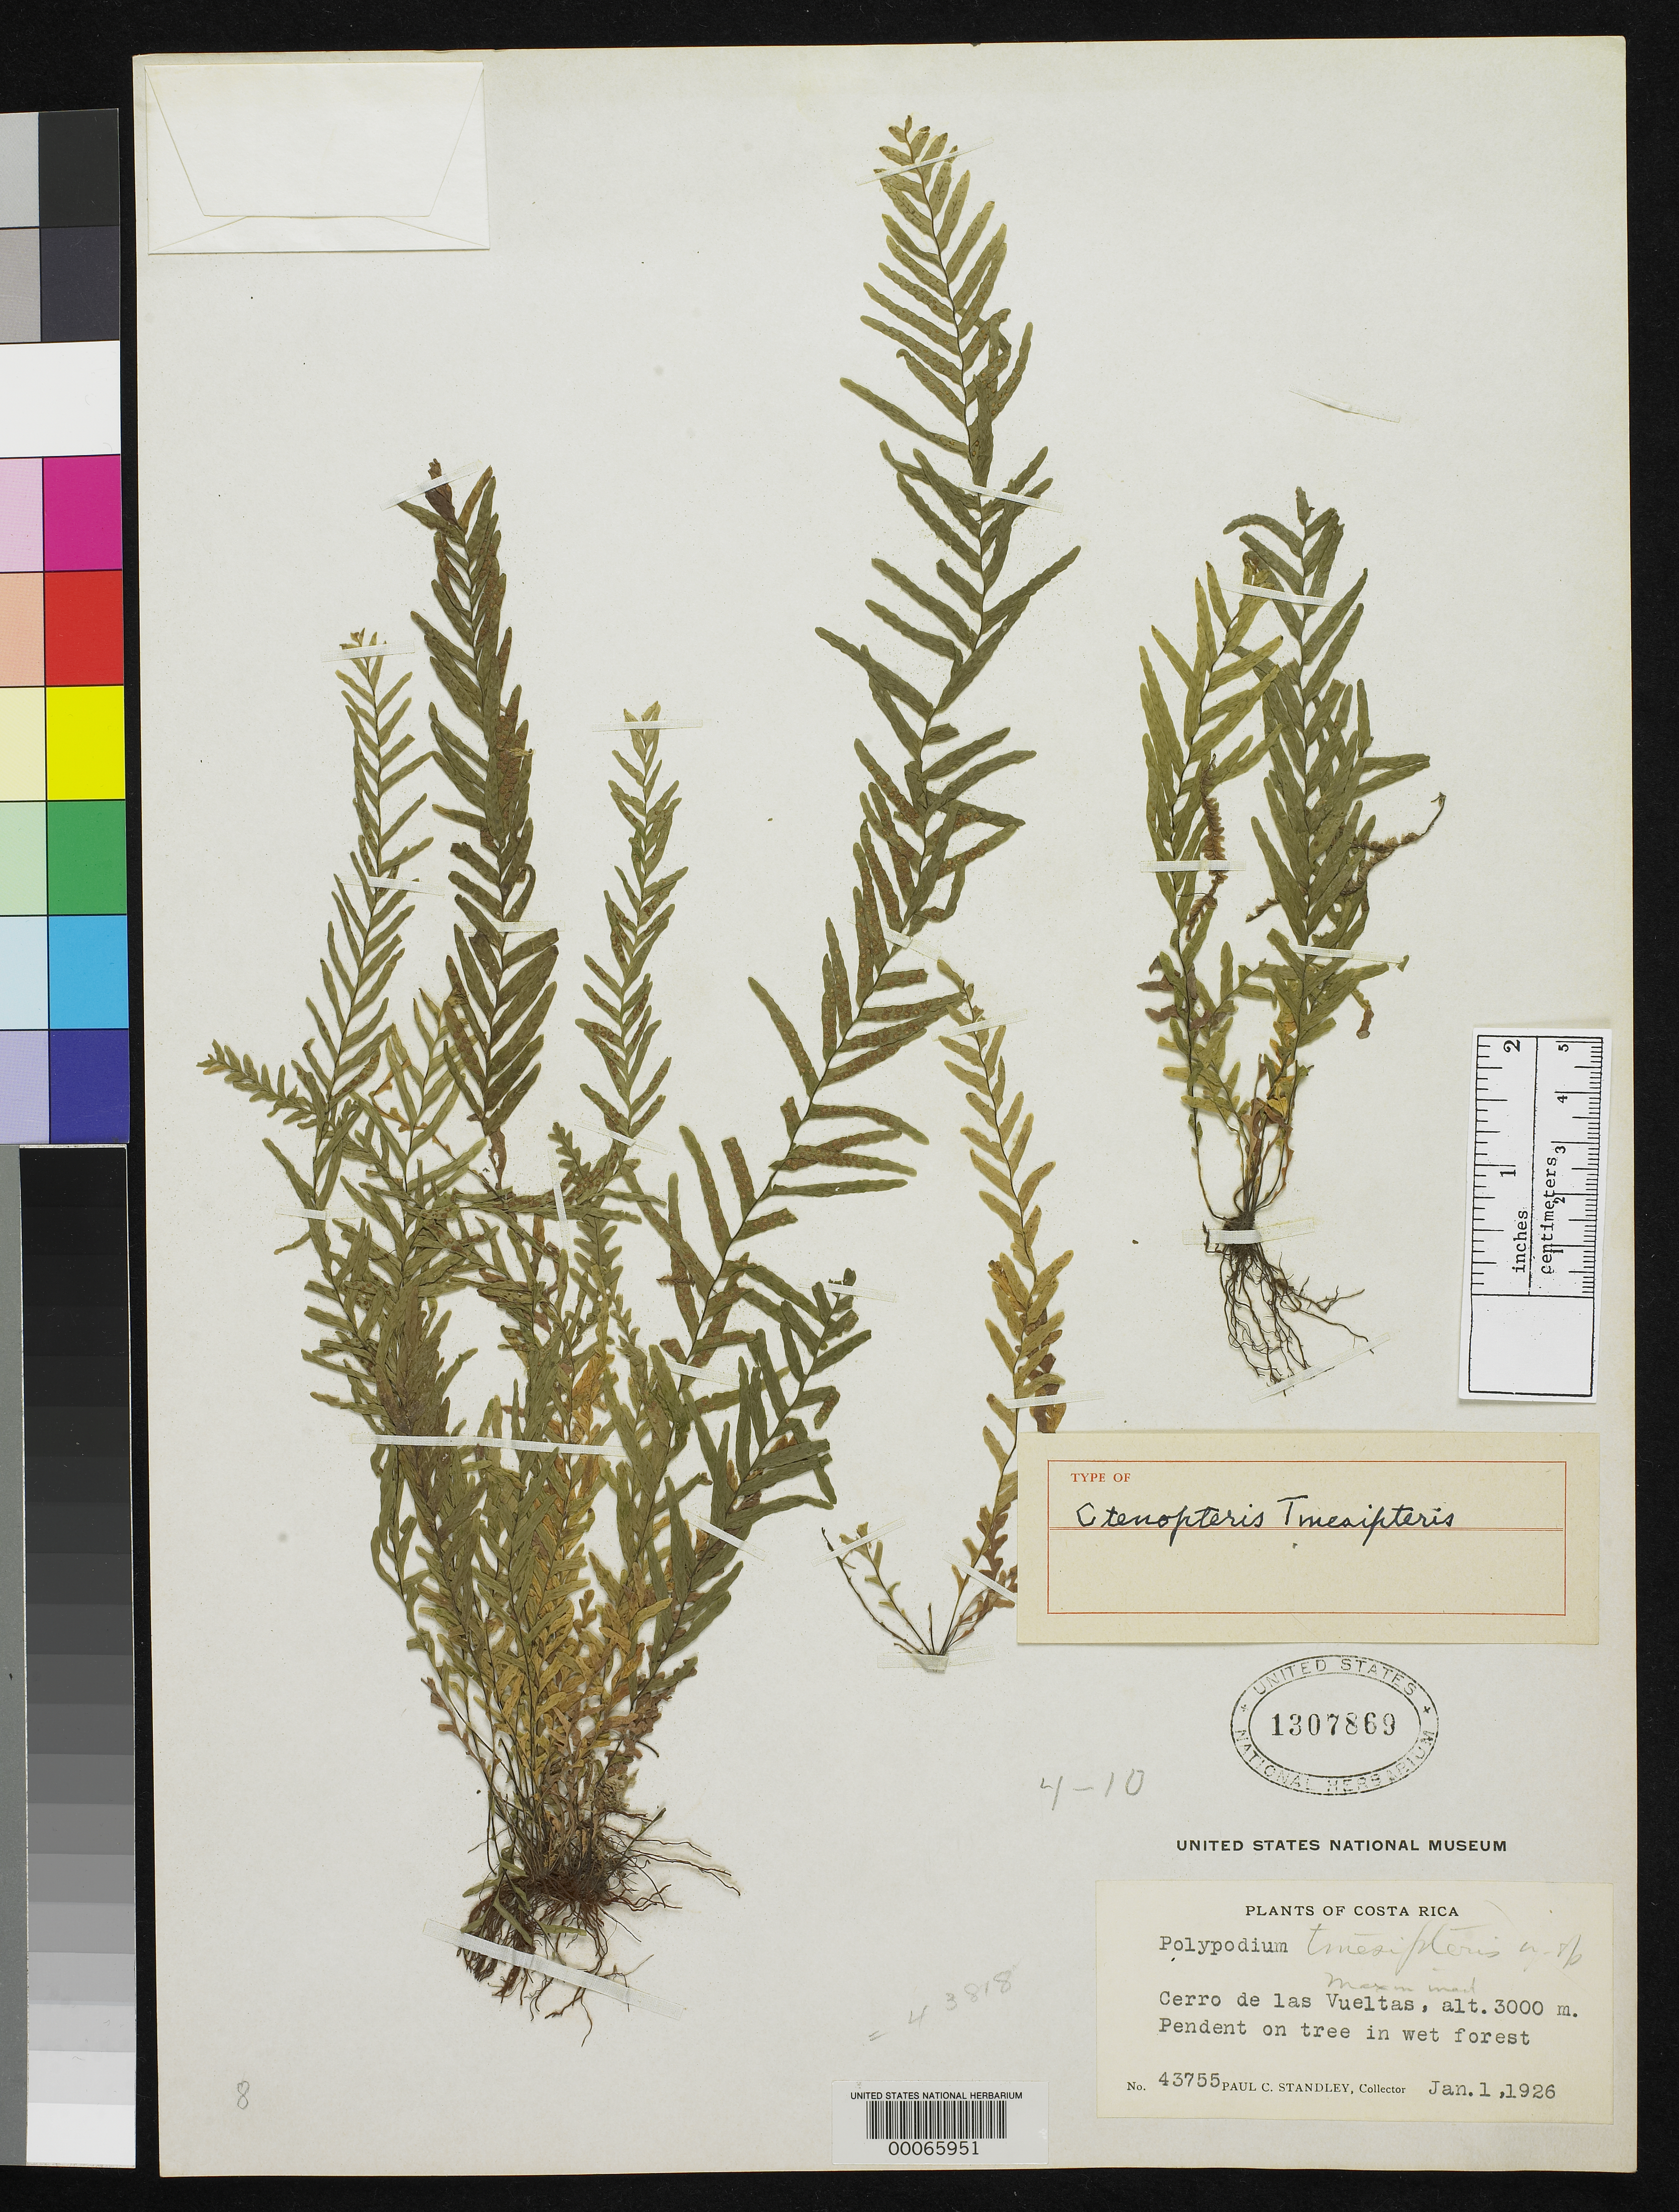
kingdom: Plantae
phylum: Tracheophyta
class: Polypodiopsida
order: Polypodiales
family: Polypodiaceae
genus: Ctenopteris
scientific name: Ctenopteris tmesipteris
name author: Copel.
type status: Holotype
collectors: P. C. Standley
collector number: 43755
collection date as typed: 01 Jan 1926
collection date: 1926-01-01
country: Costa Rica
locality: Cerro de Las Vueltas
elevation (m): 3000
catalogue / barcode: US 1307869